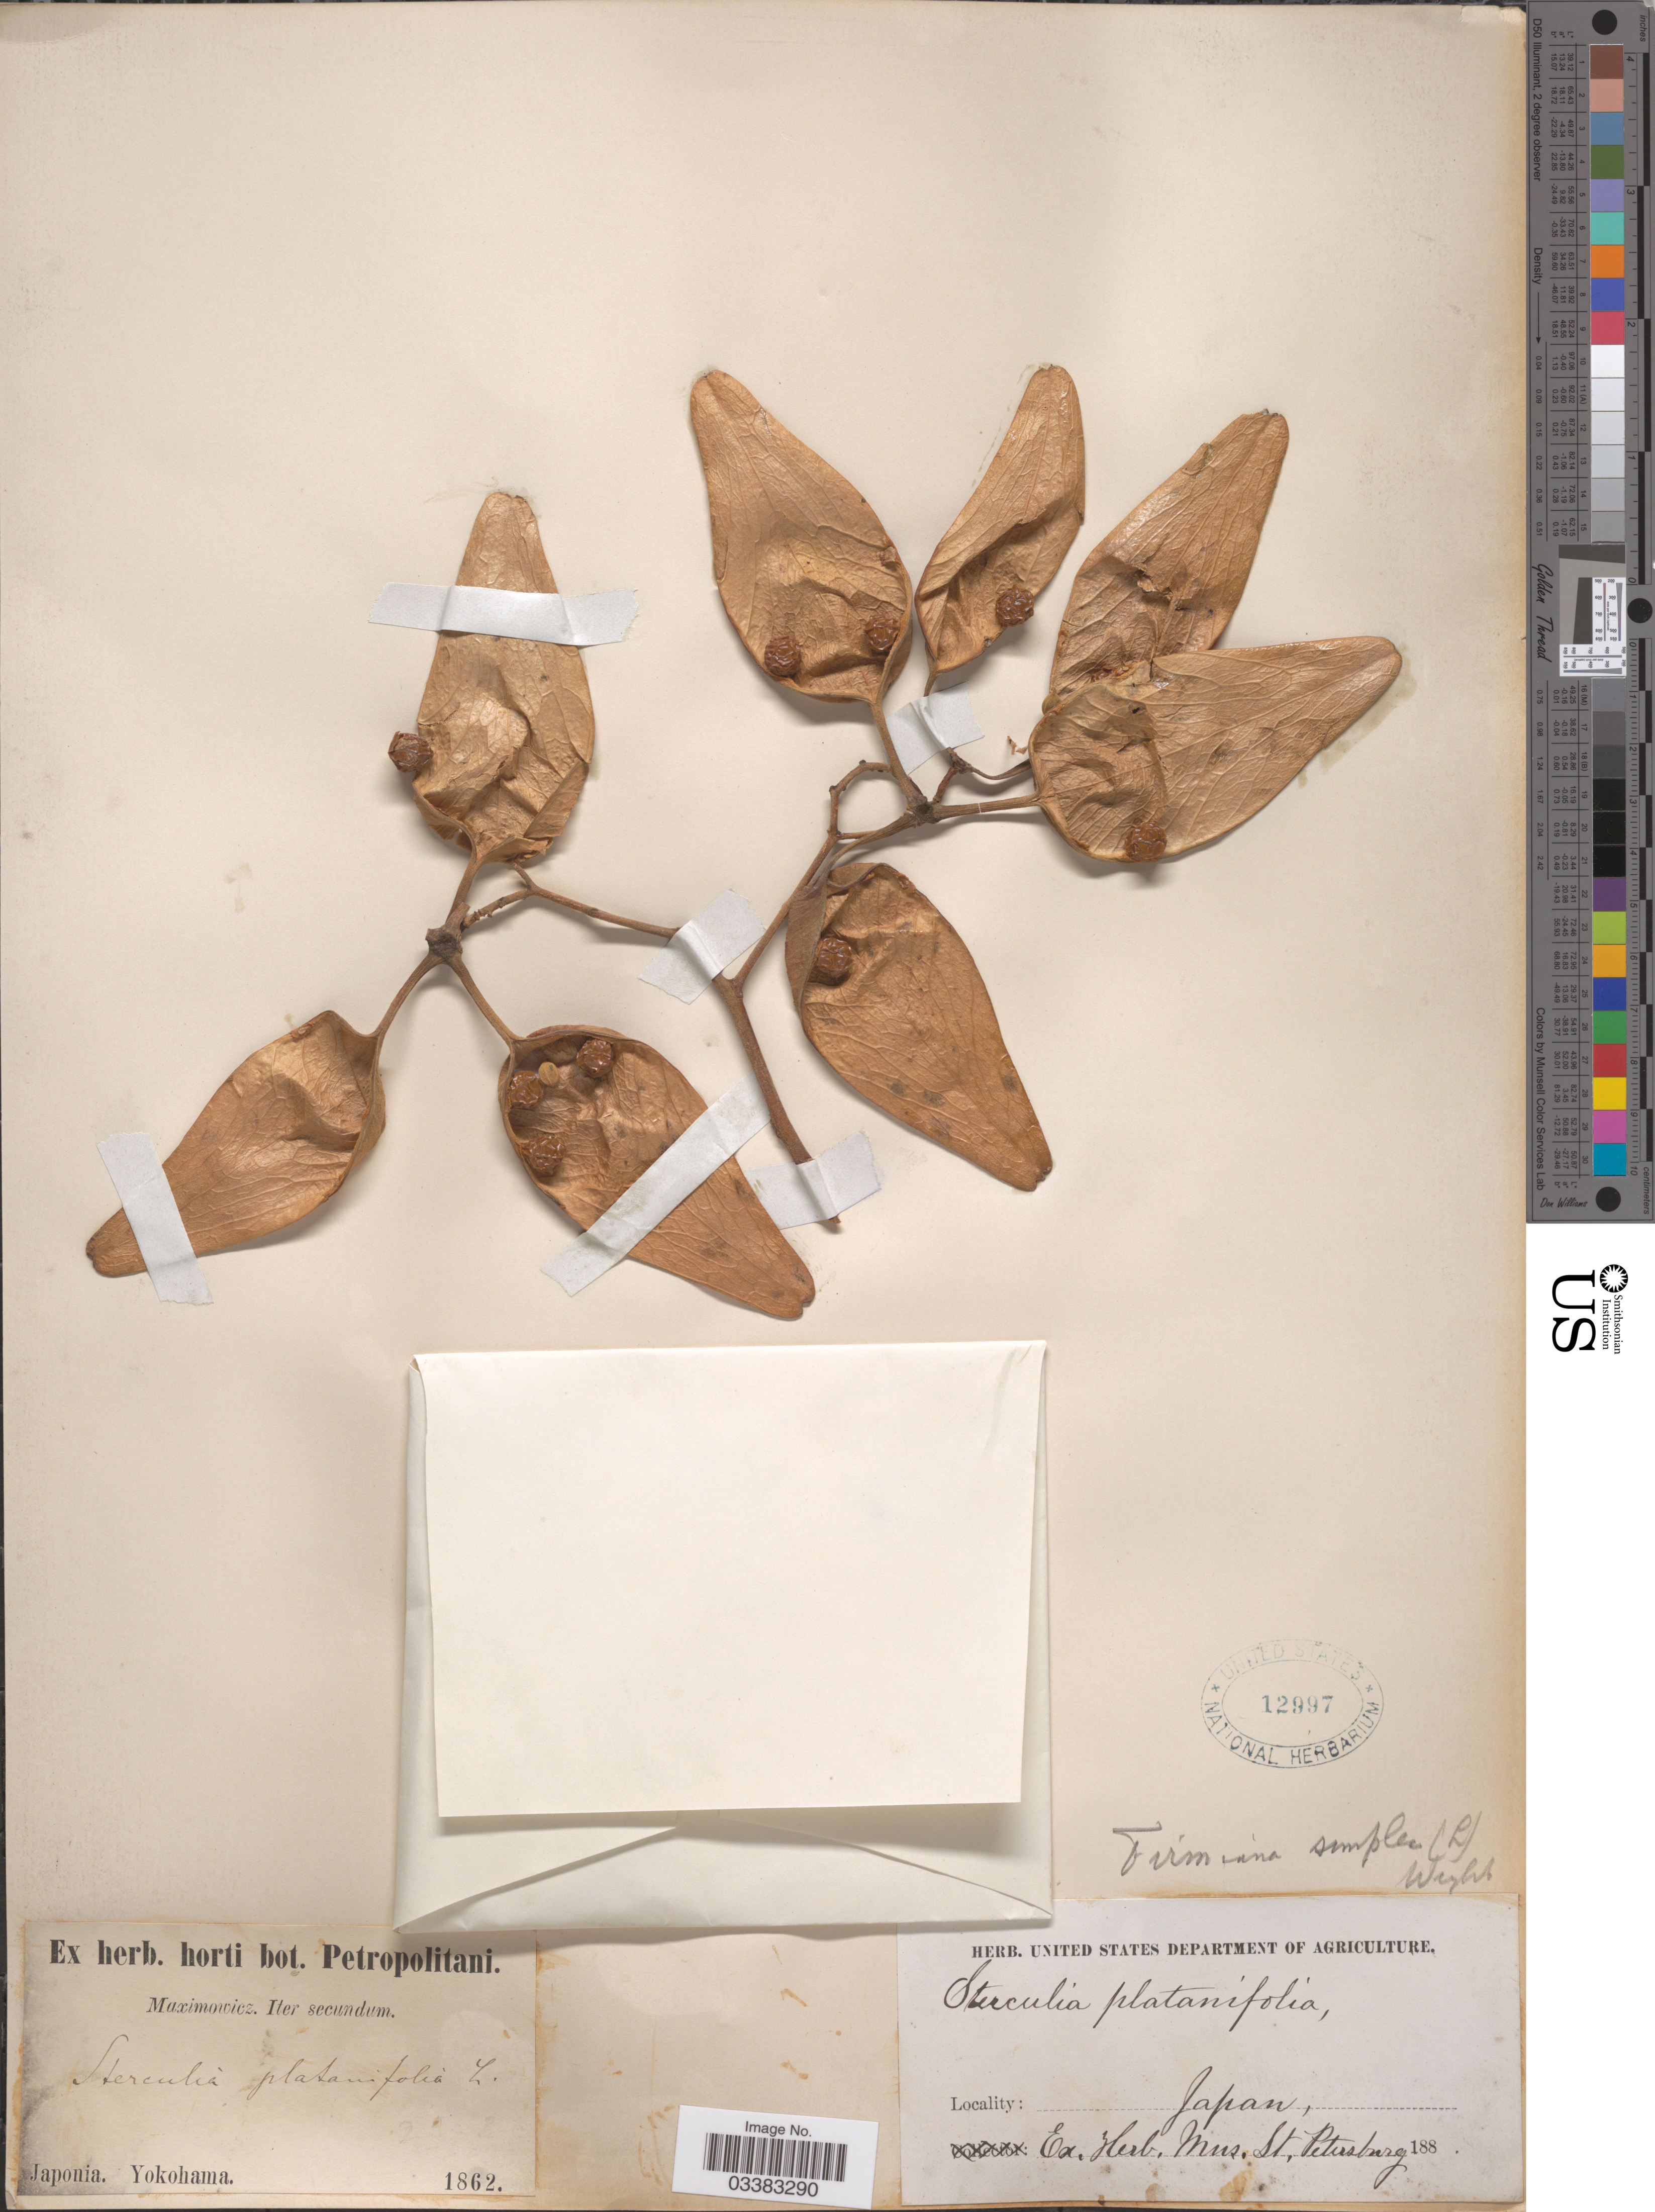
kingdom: Plantae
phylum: Tracheophyta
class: Magnoliopsida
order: Malvales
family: Malvaceae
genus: Firmiana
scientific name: Firmiana simplex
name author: (L.) W. Wight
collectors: Maximowicz, --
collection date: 1862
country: Japan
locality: Japonia. Yokohama.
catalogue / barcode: US 12997